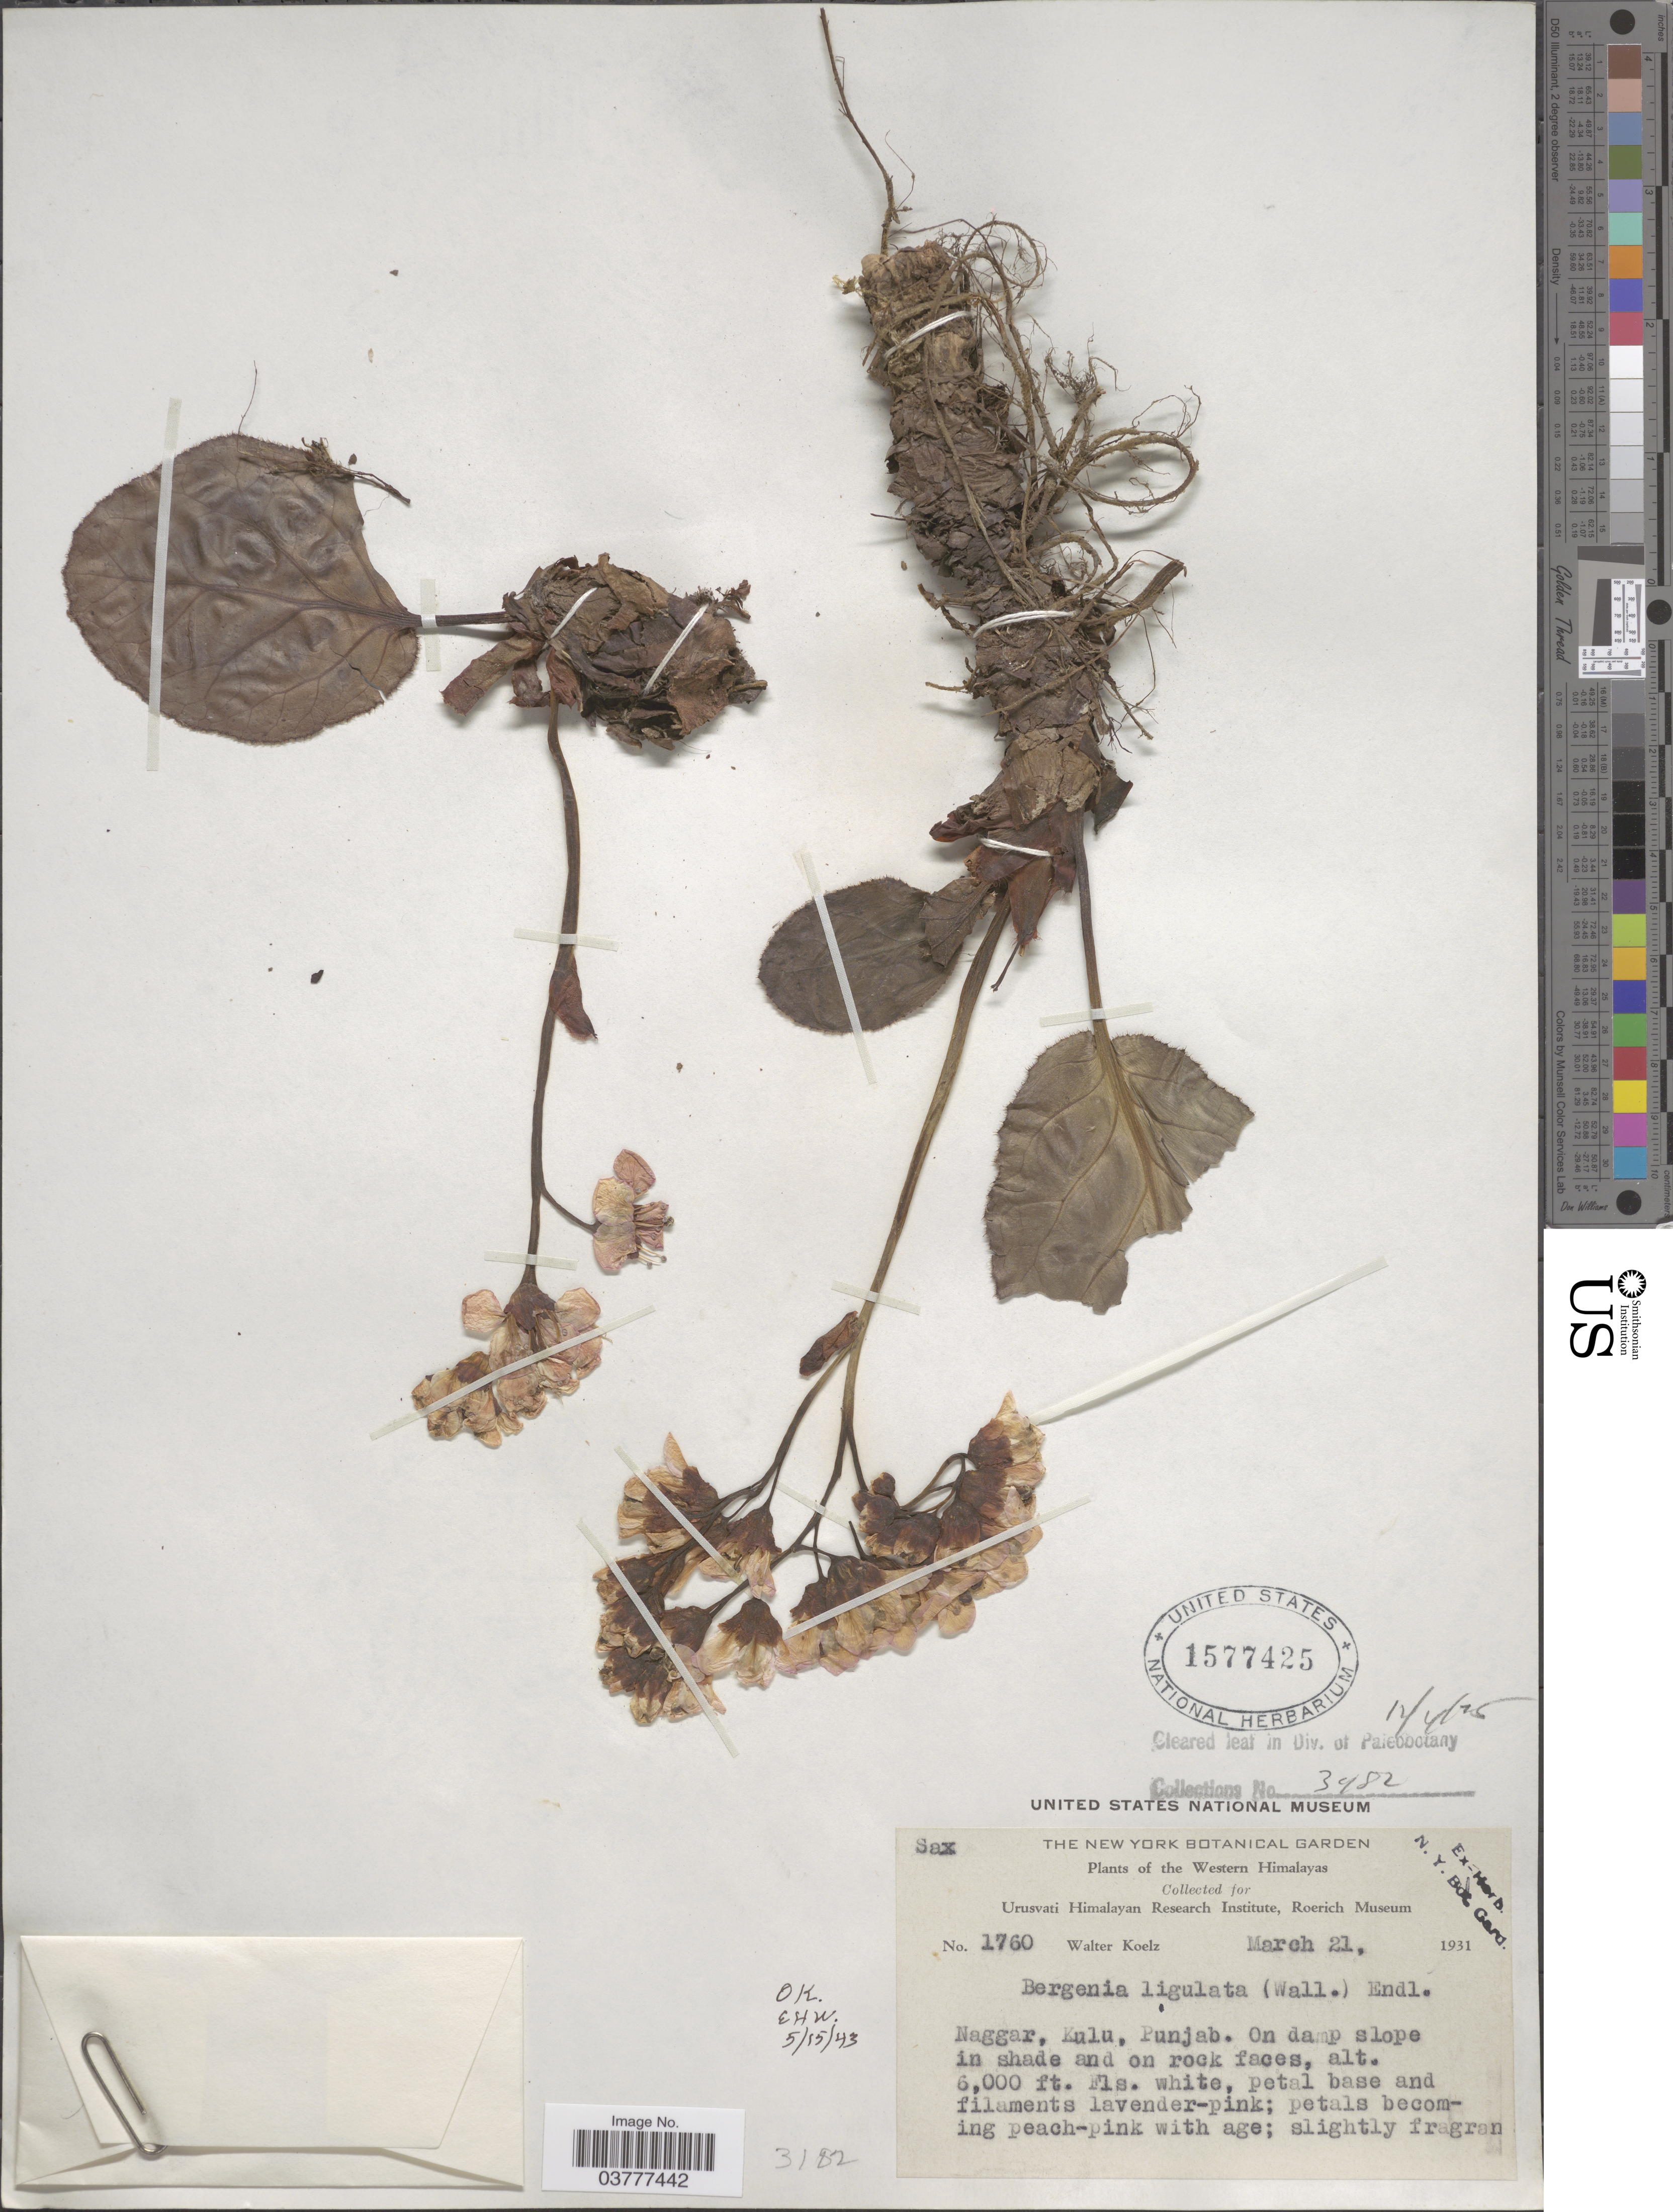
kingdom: Plantae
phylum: Tracheophyta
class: Magnoliopsida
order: Saxifragales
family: Saxifragaceae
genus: Bergenia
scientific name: Bergenia ligulata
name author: (Wall.) Engl.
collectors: W. N. Koelz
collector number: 1760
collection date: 1931-03-21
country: India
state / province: Punjab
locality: The Western Himalayas. Naggar, Kulu.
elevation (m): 1829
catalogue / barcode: US 1577425